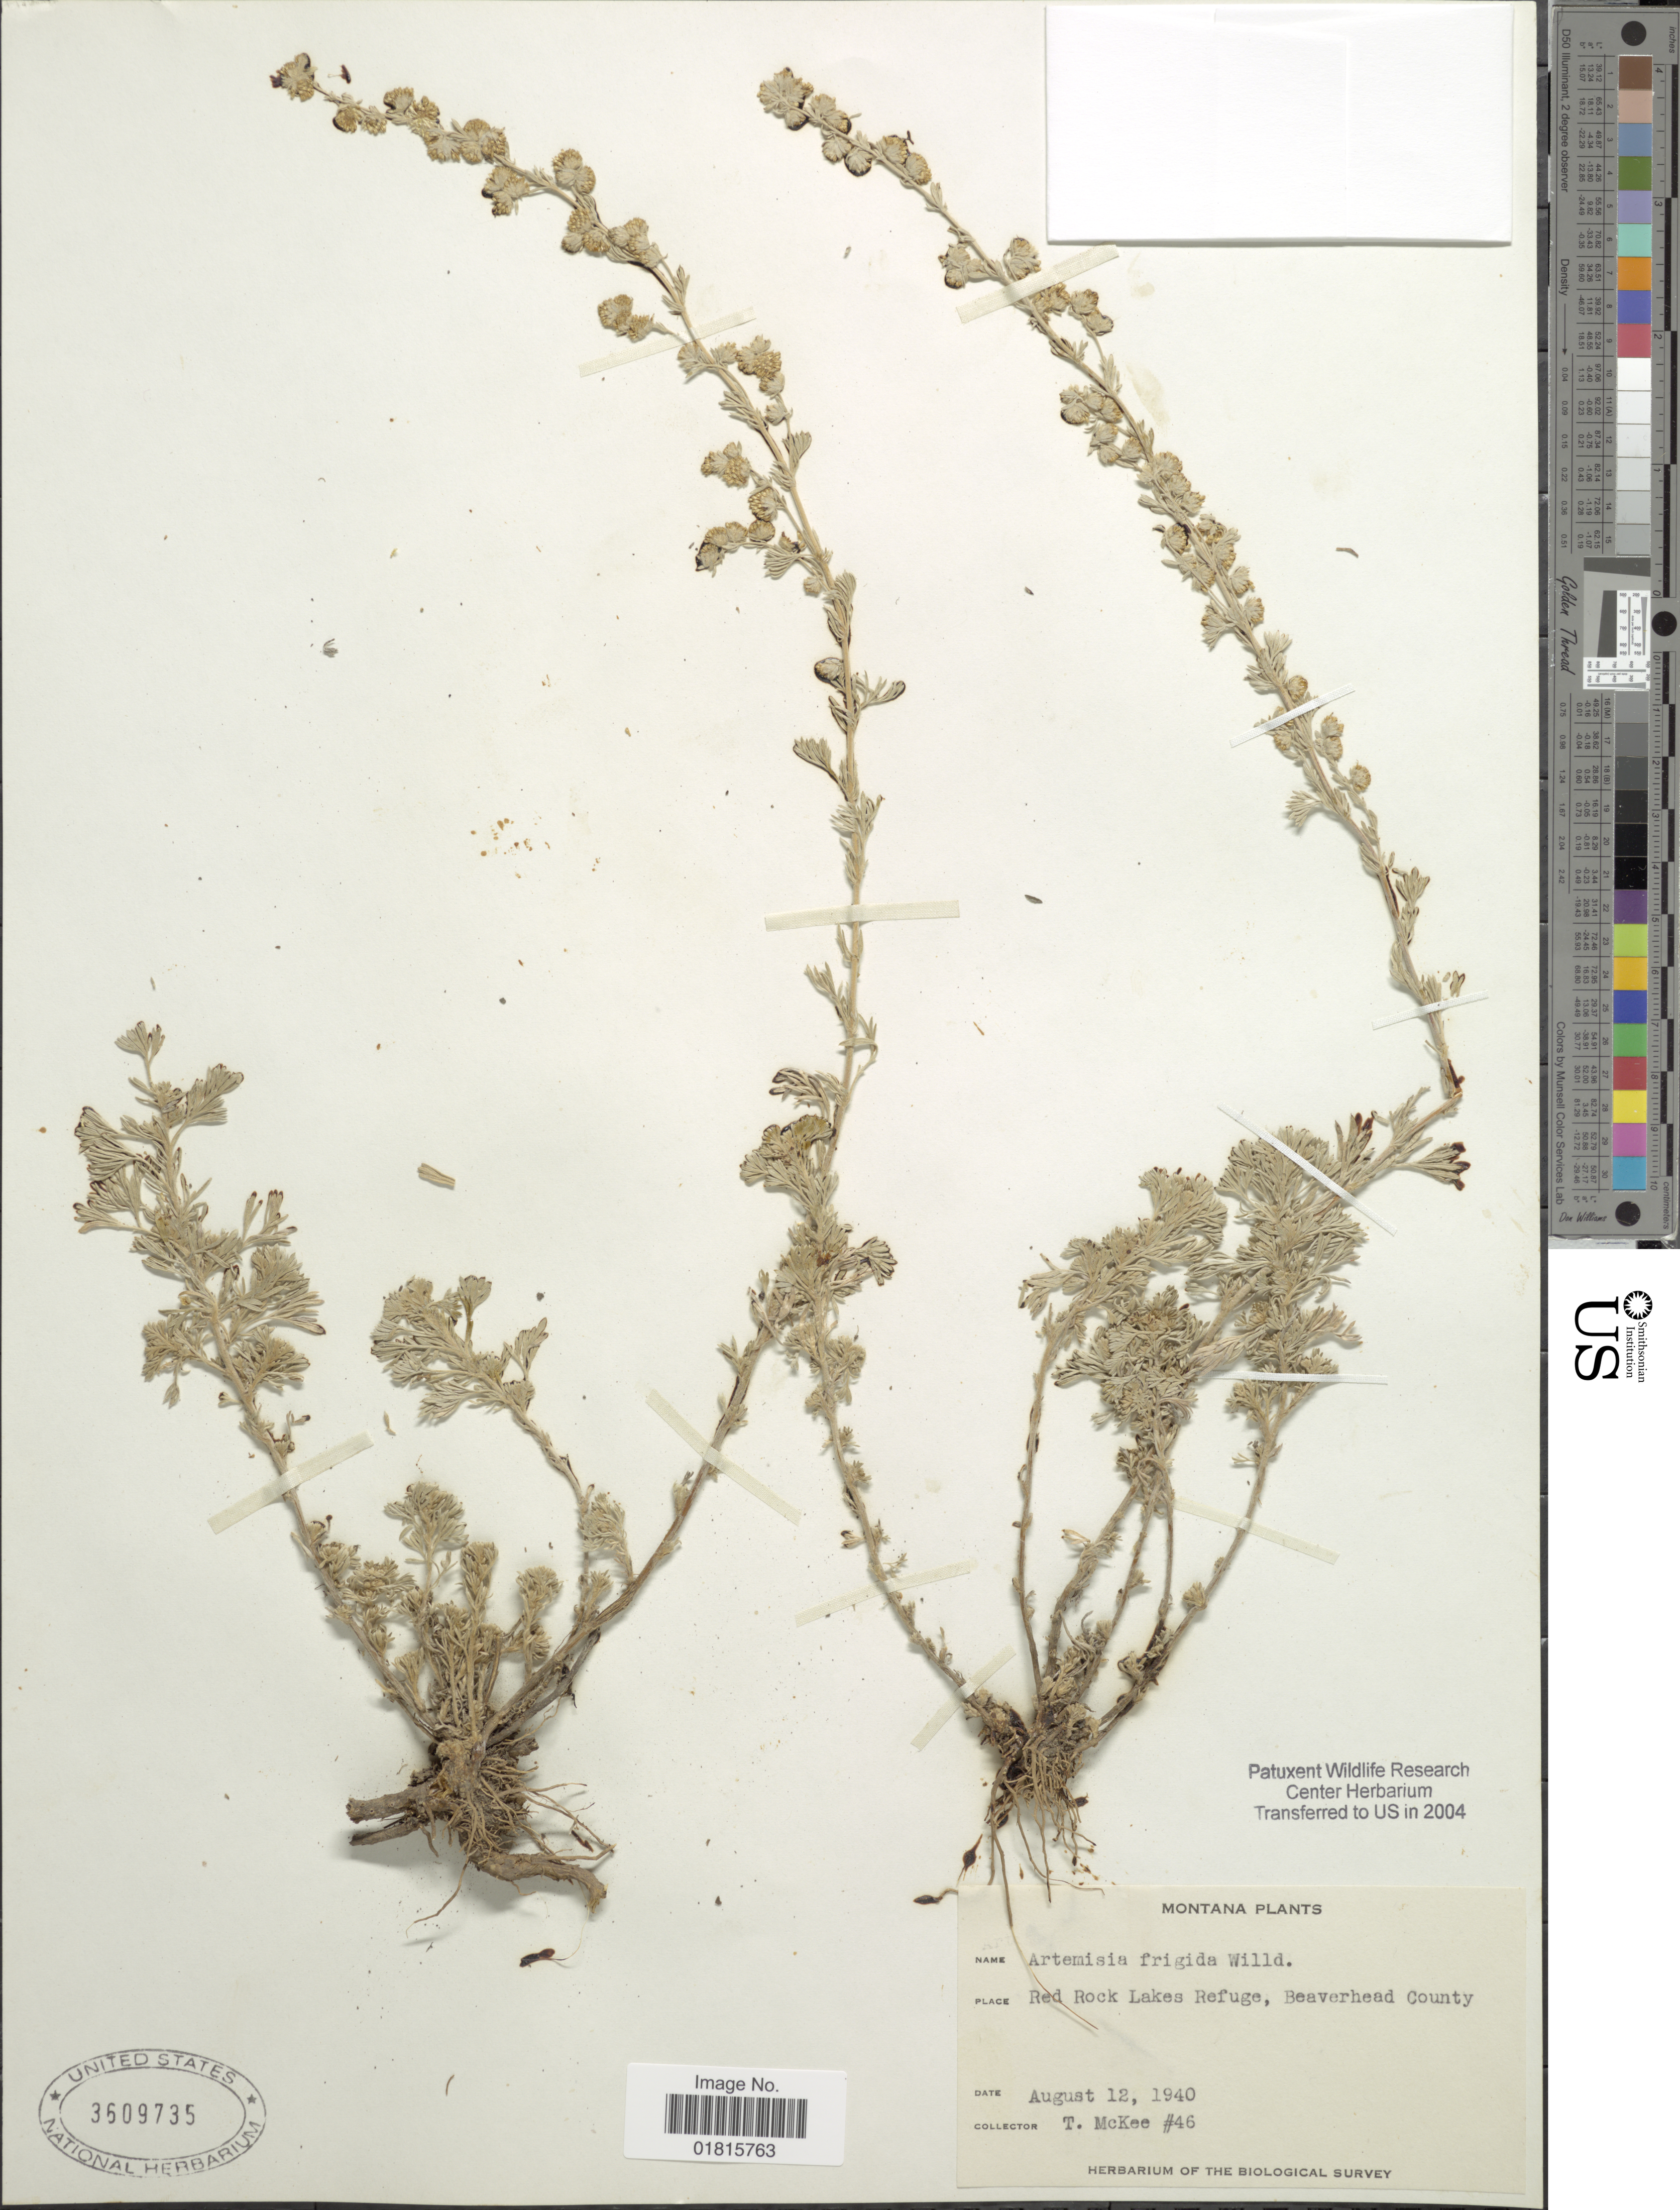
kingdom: Plantae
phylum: Tracheophyta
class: Magnoliopsida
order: Asterales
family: Asteraceae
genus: Artemisia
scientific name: Artemisia frigida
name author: Willd.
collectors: T. McKee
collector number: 46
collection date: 1940-08-12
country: United States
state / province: Montana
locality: Red Rock Lakes Refuge, Beaverhead County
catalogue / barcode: US 3609735